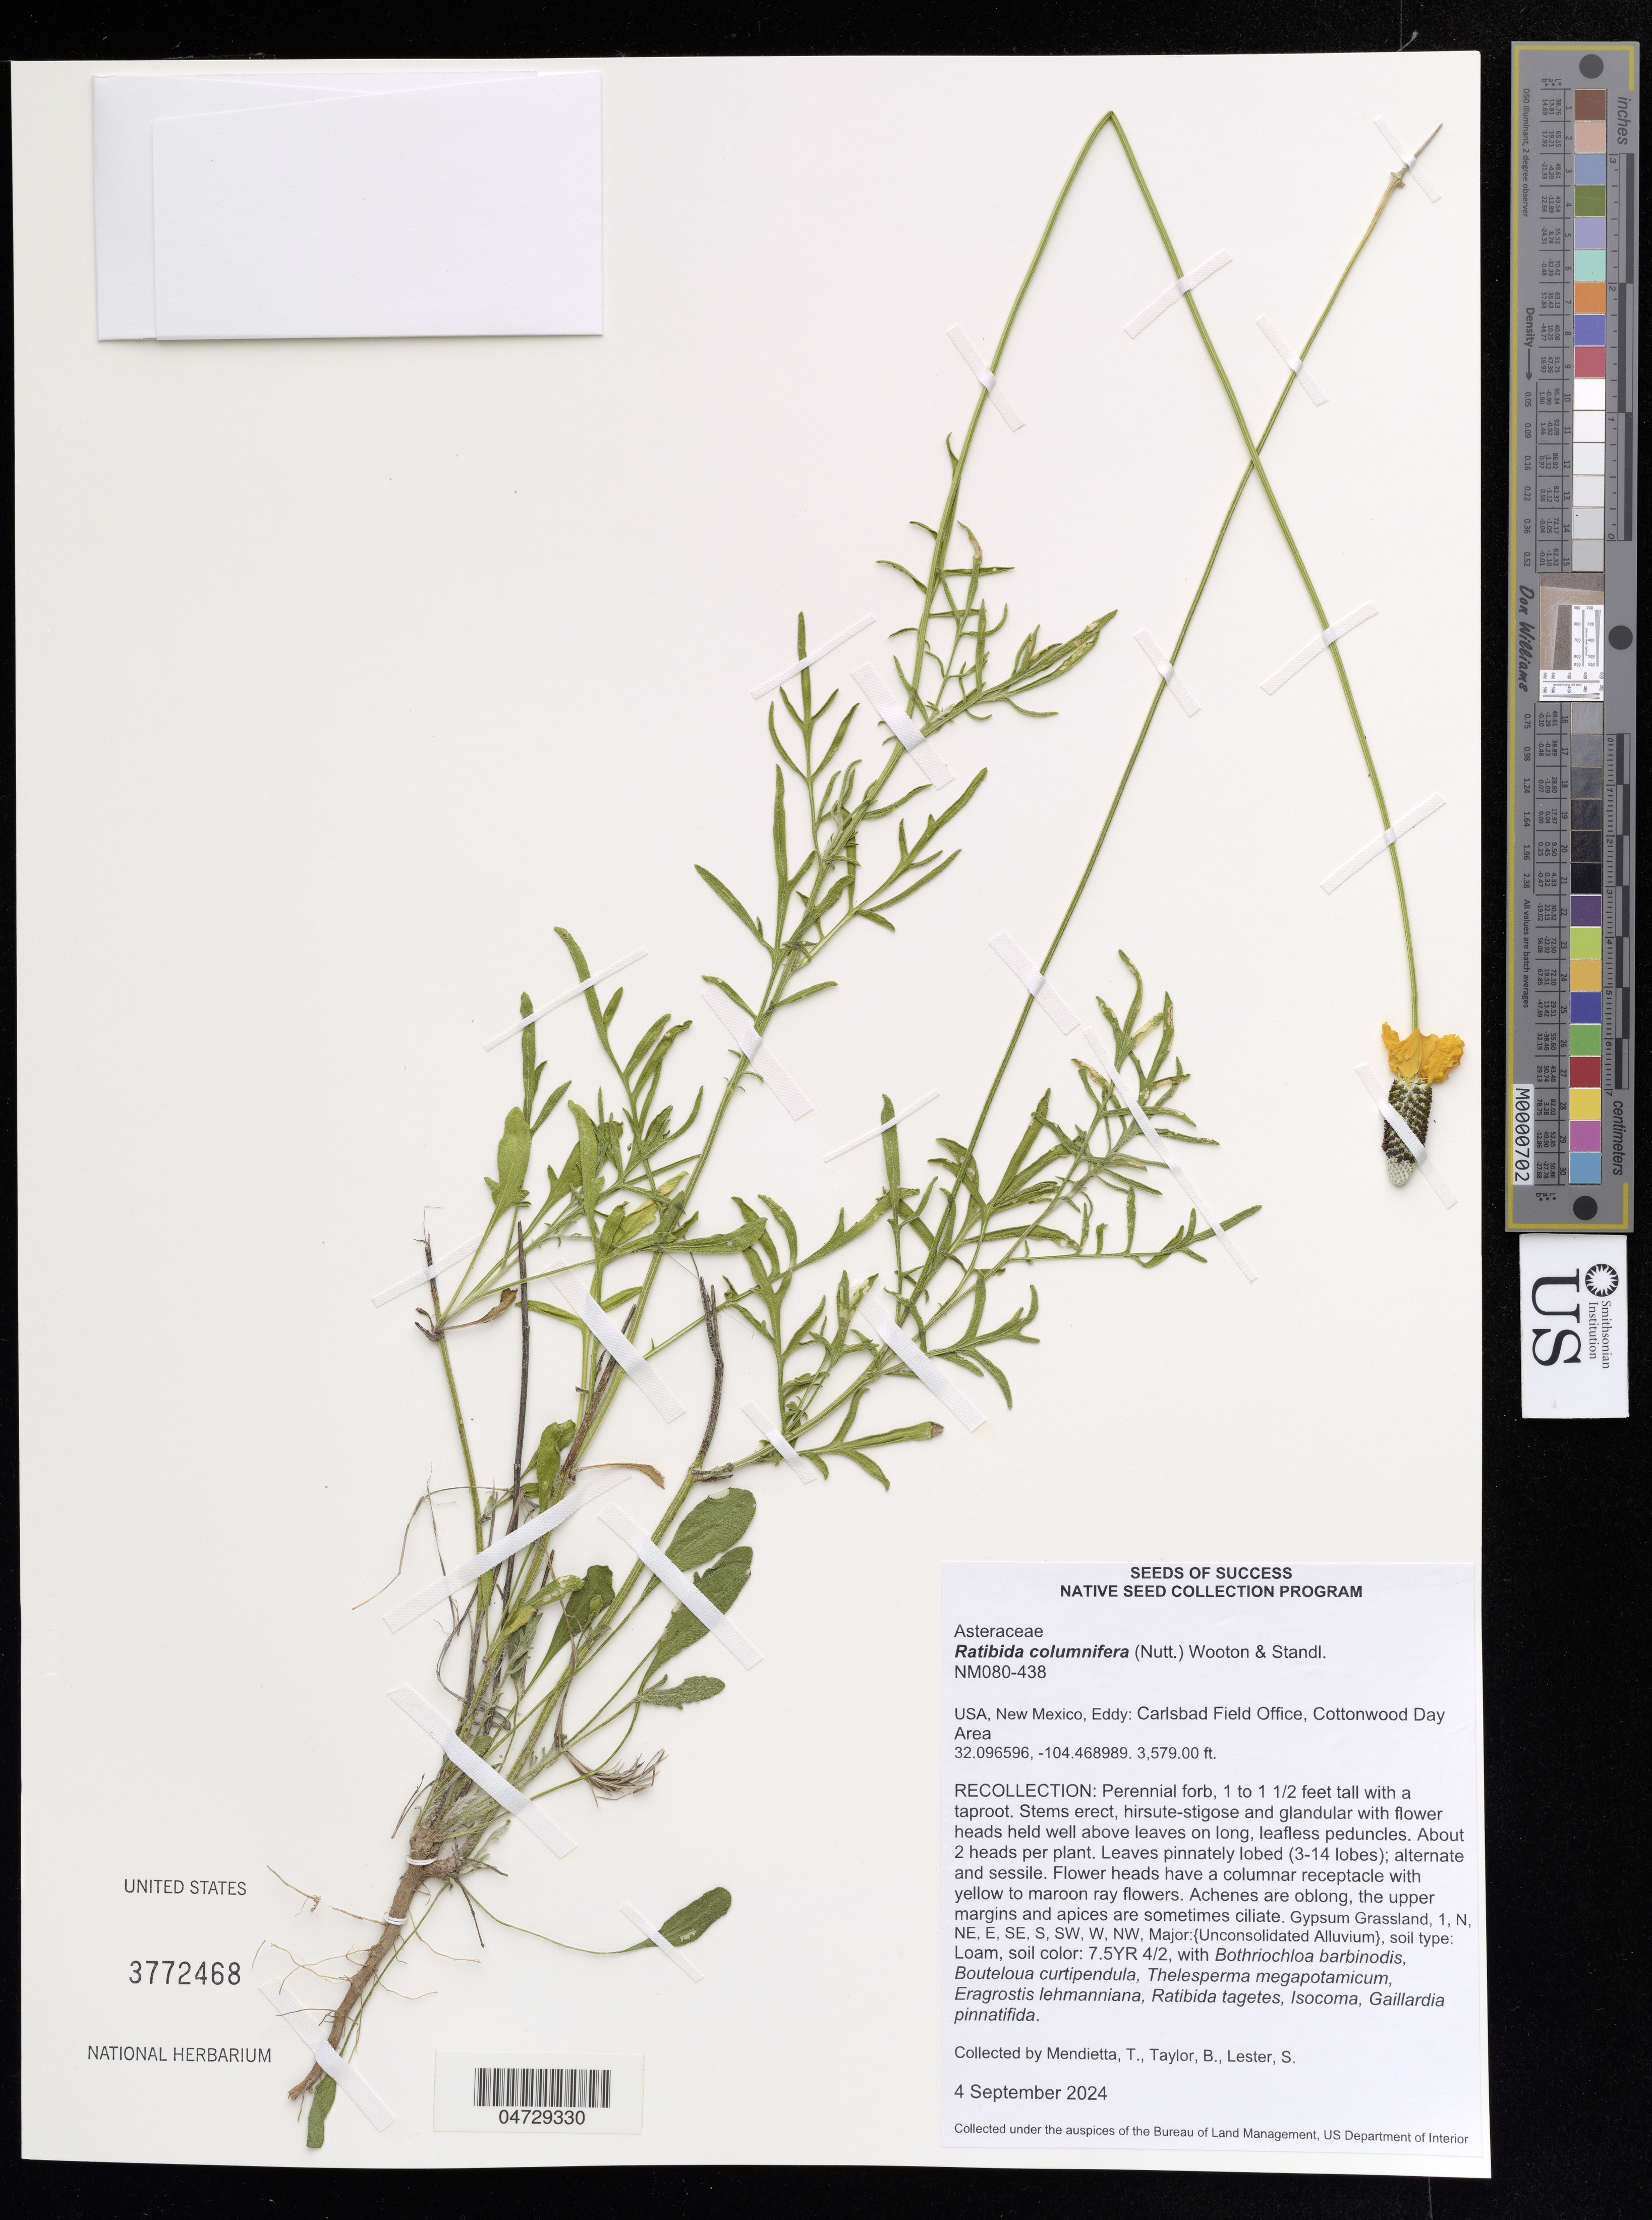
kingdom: Plantae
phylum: Tracheophyta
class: Magnoliopsida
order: Asterales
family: Asteraceae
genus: Ratibida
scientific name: Ratibida columnifera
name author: (Nutt.) Wooton & Standl.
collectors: T. Mendietta, B. Taylor & S. Lester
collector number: NM080-438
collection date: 2024-09-04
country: United States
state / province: New Mexico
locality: Eddy: Carlsbad Field Office, Cottonwood Day Area.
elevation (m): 1090.88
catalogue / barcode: US 3772468